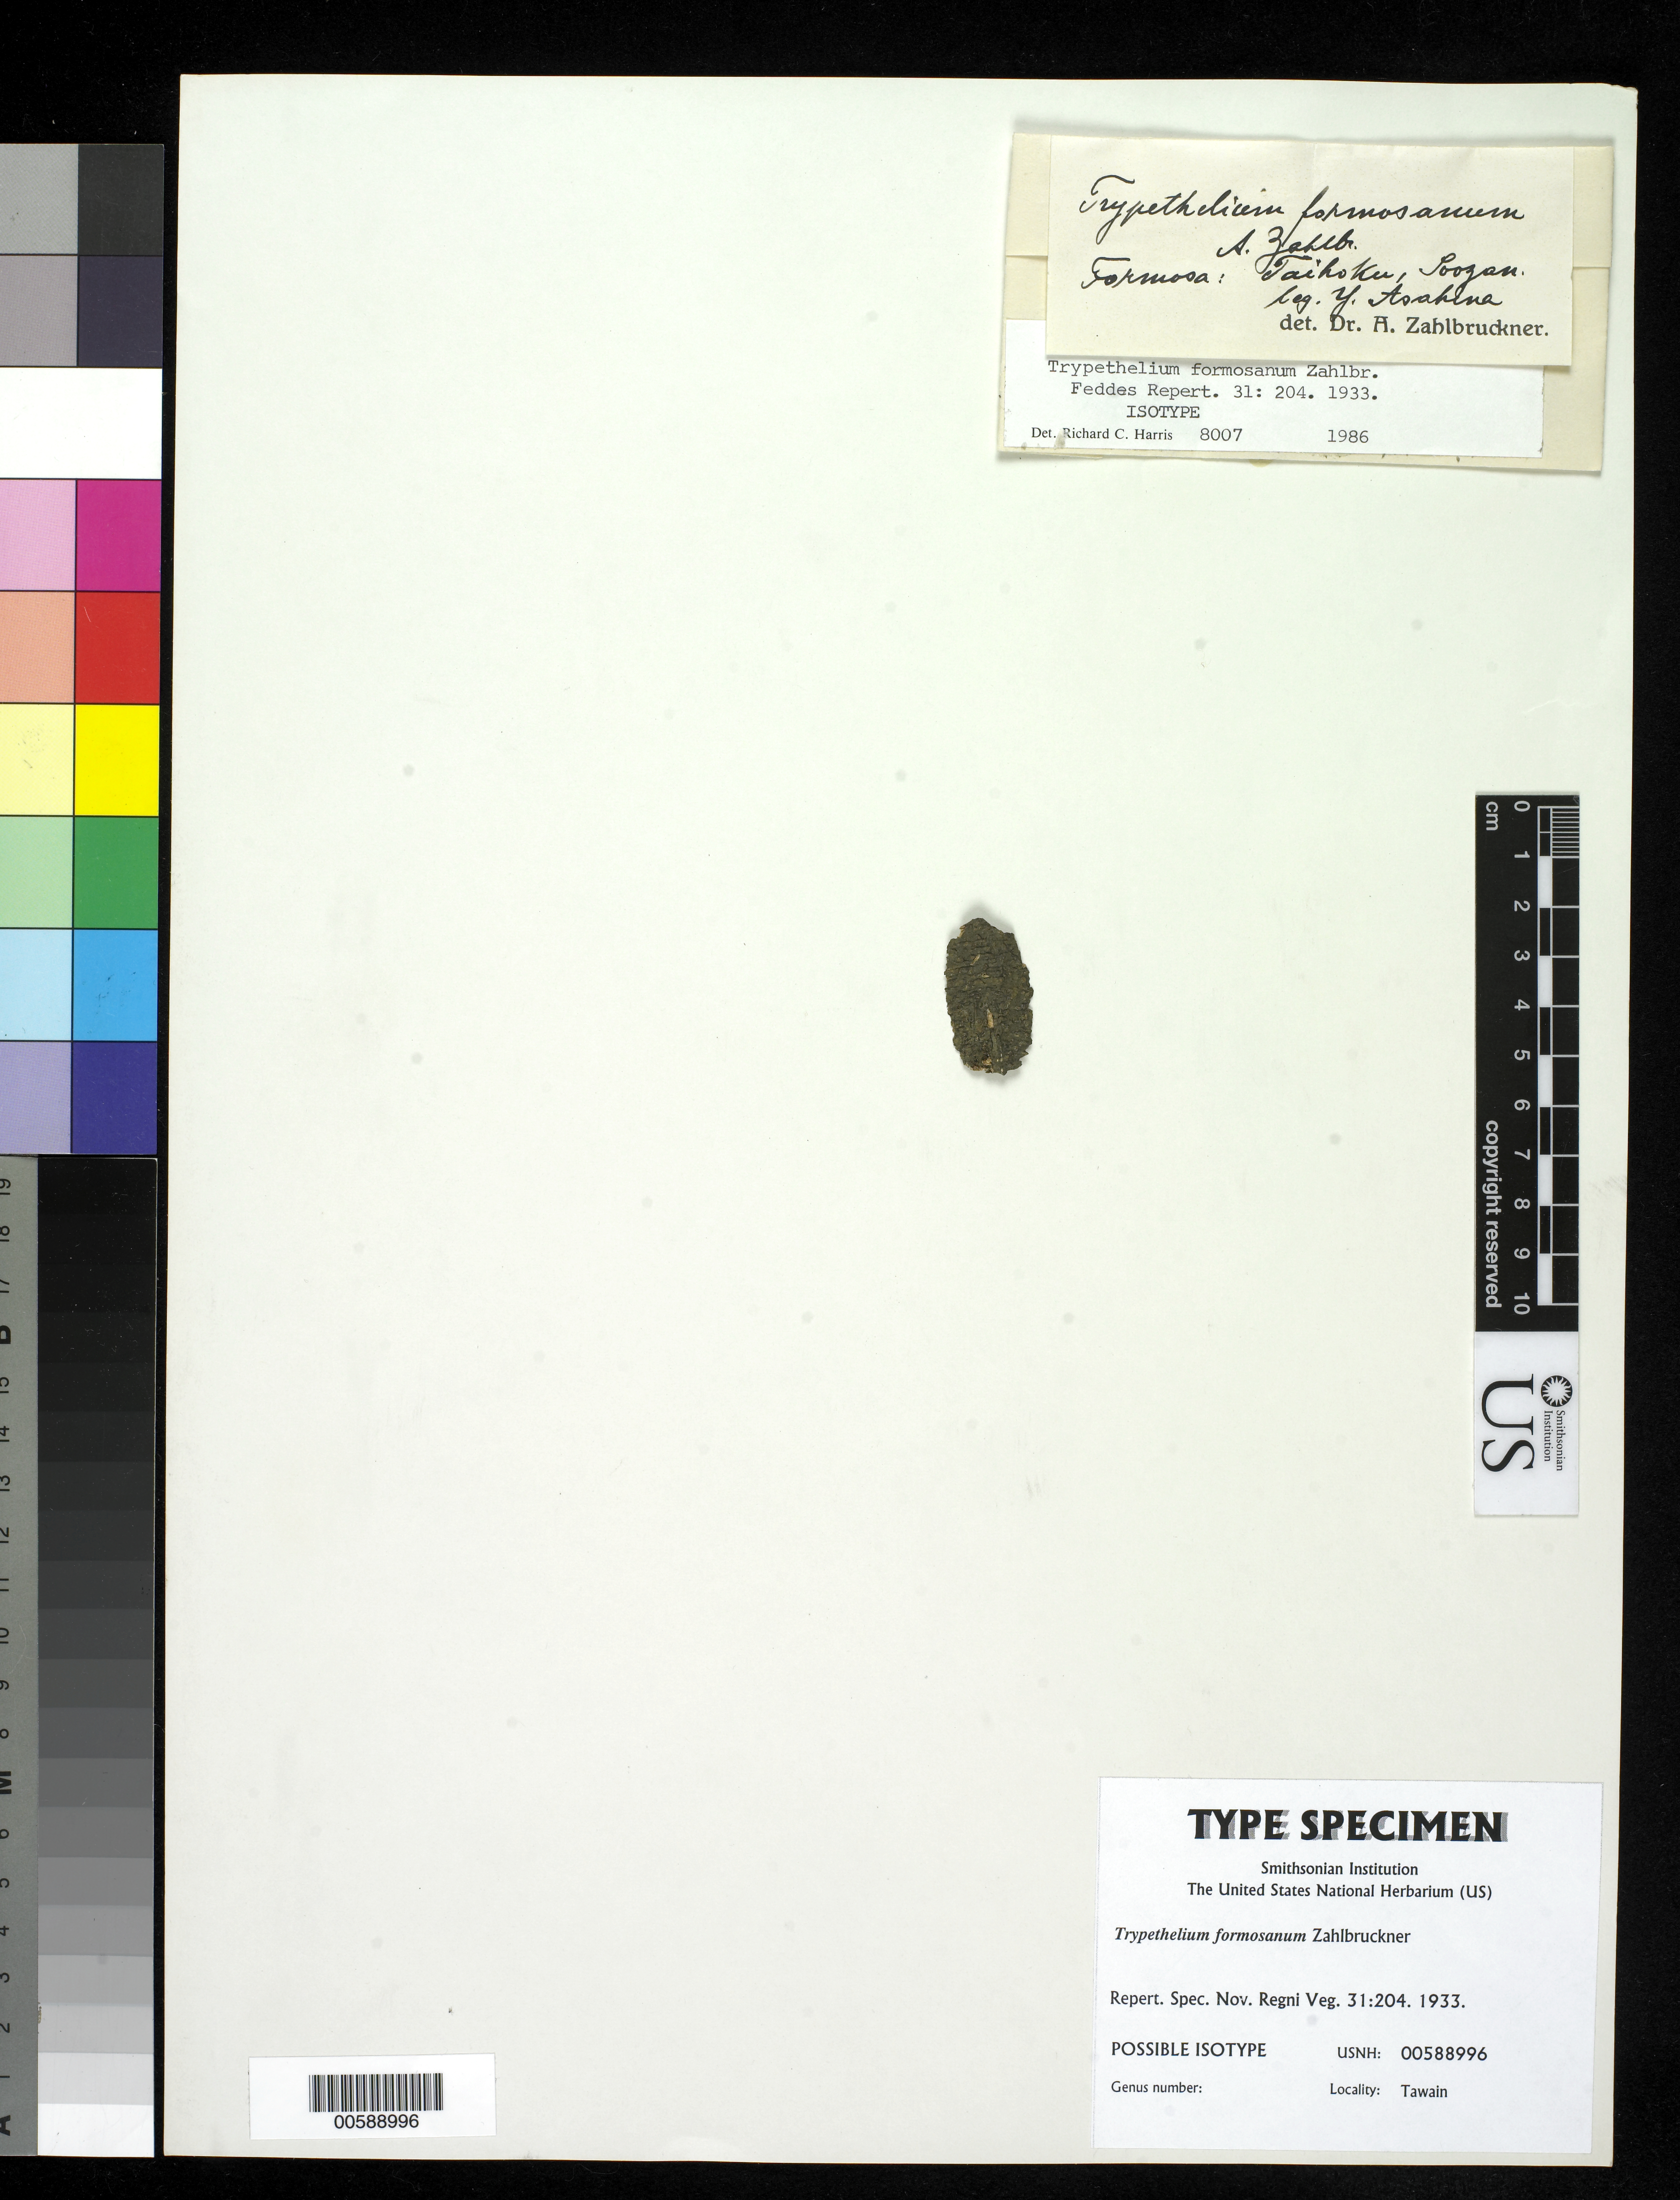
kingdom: Fungi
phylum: Ascomycota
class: Dothideomycetes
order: Trypetheliales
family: Trypetheliaceae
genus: Trypethelium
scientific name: Trypethelium formosanum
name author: Zahlbr.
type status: Possible Isotype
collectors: Y. Asahina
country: Taiwan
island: Taiwan [Formosa]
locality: Taihoku, Loogan.